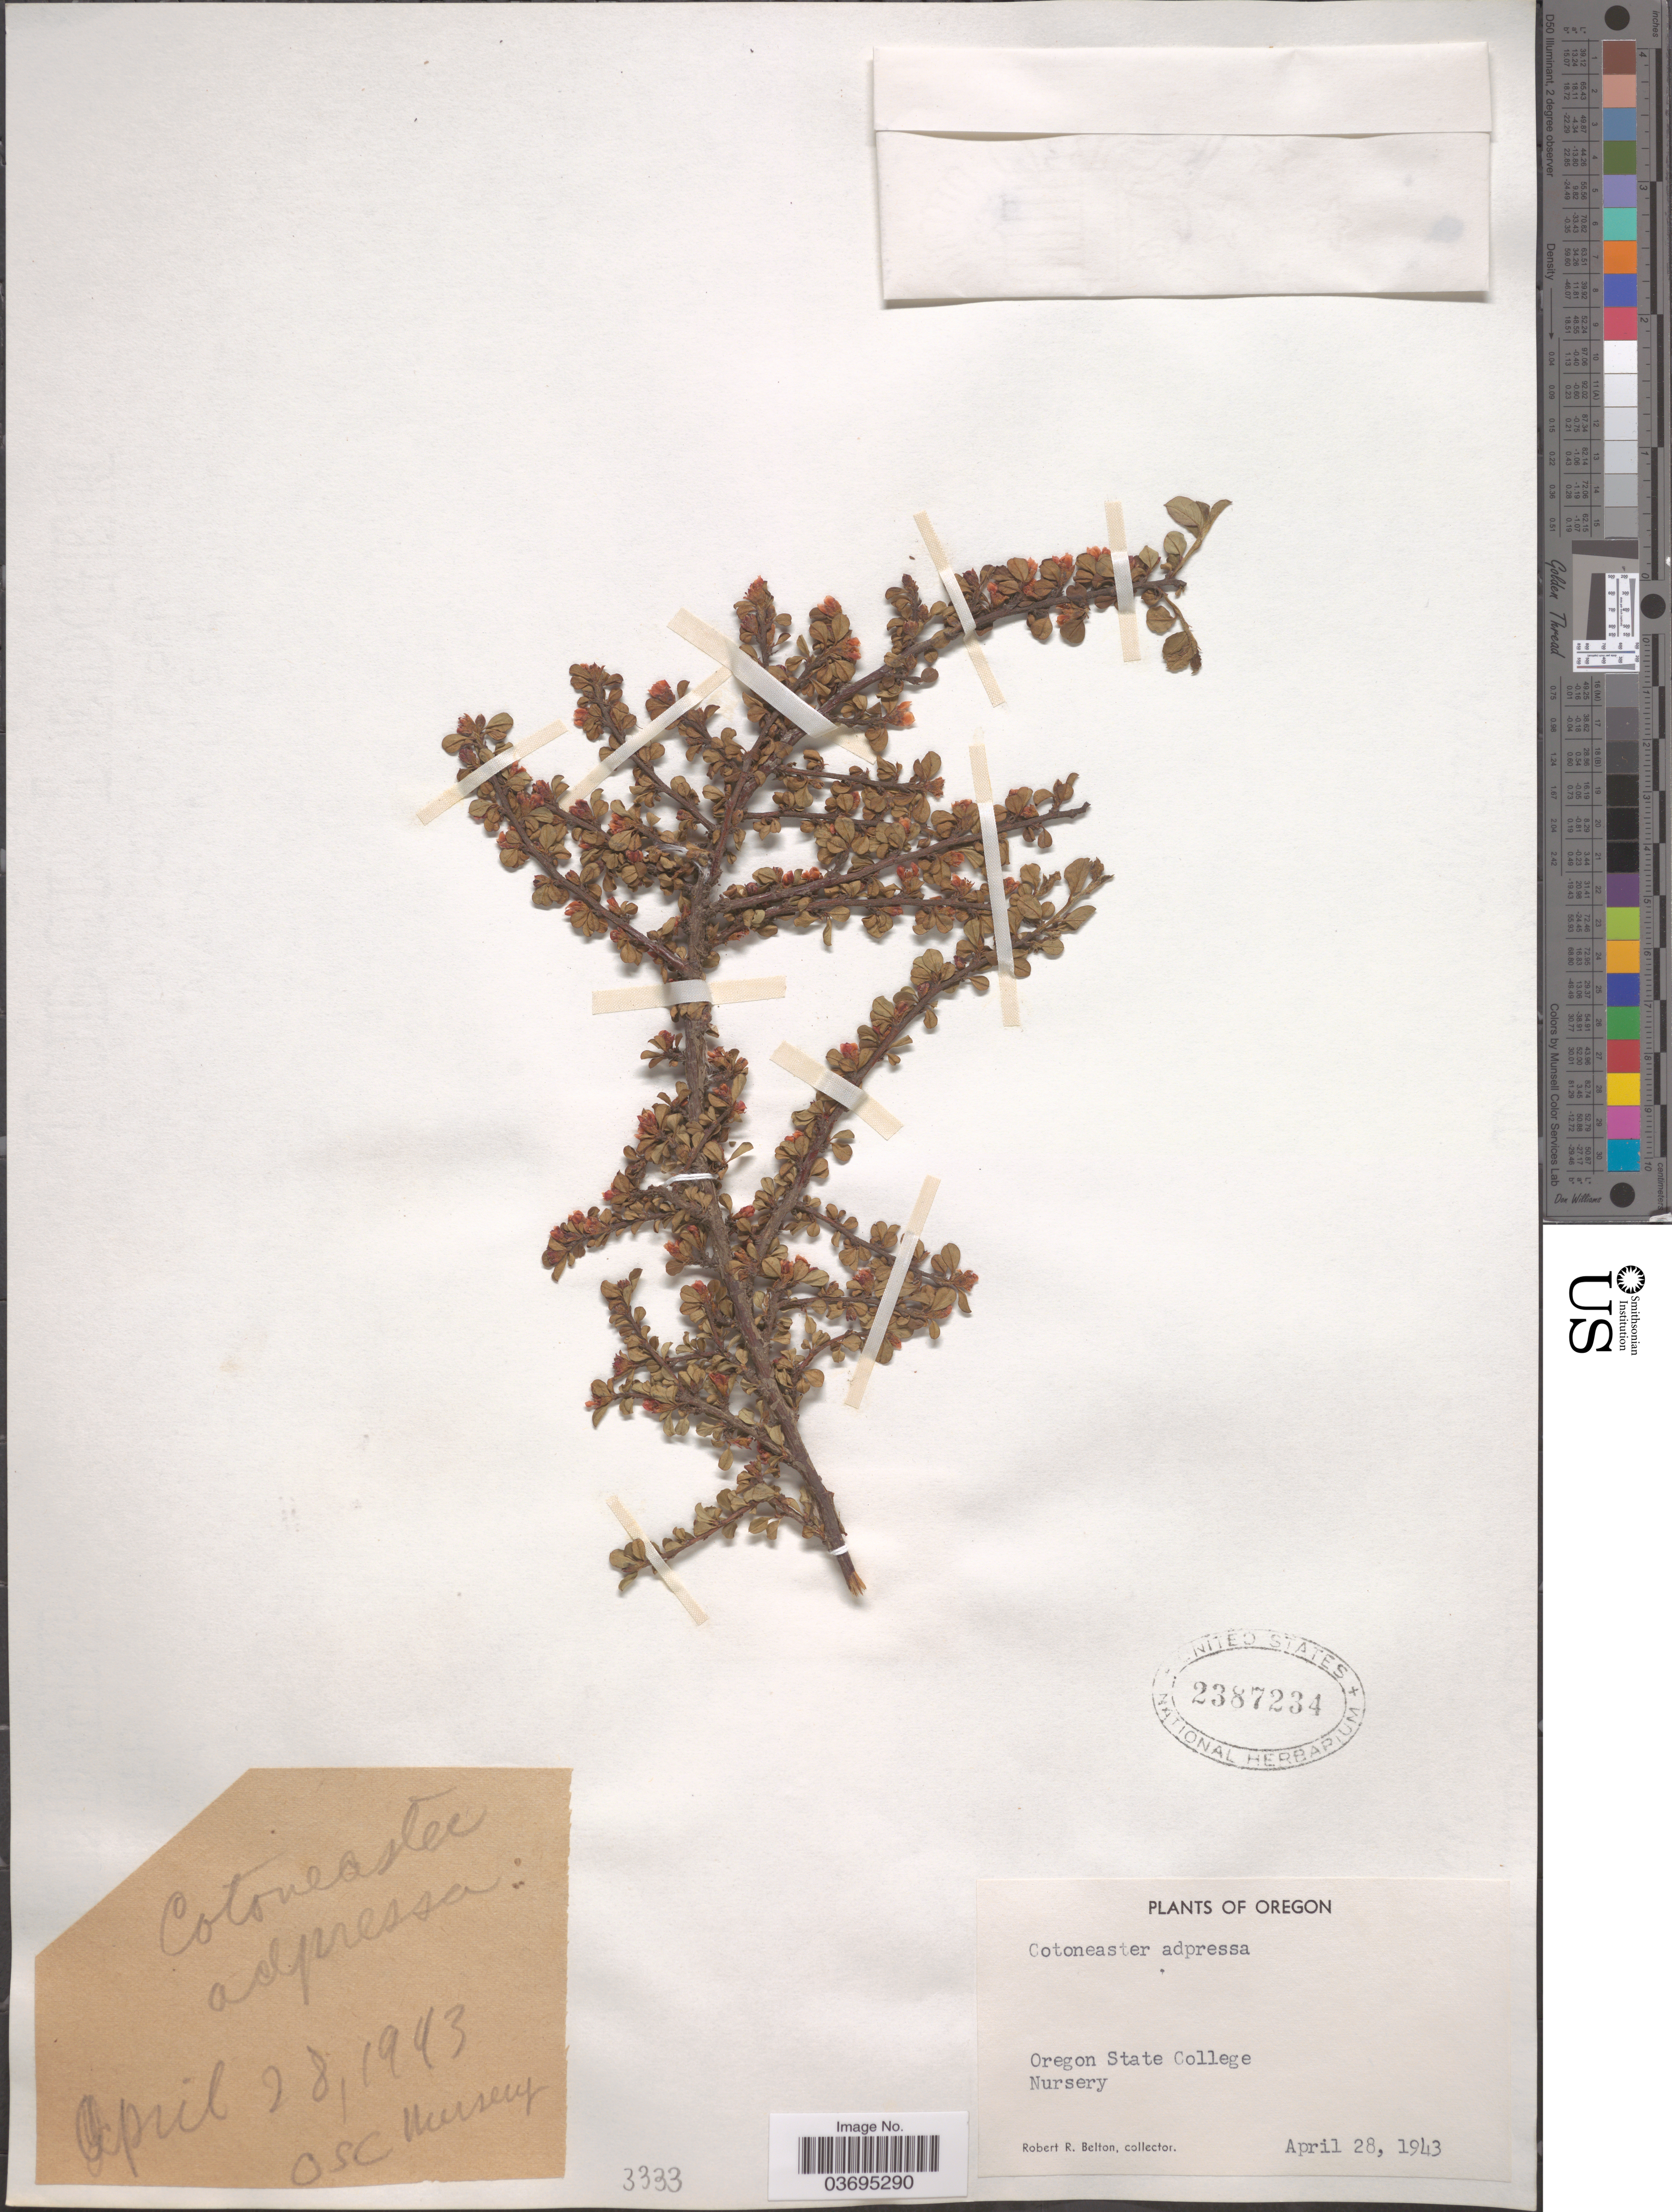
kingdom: Plantae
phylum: Tracheophyta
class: Magnoliopsida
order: Rosales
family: Rosaceae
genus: Cotoneaster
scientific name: Cotoneaster adpressus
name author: Bois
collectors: R. Belton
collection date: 1943-04-28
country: United States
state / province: Oregon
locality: Oregon State College, Nursery.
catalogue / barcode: US 2387234